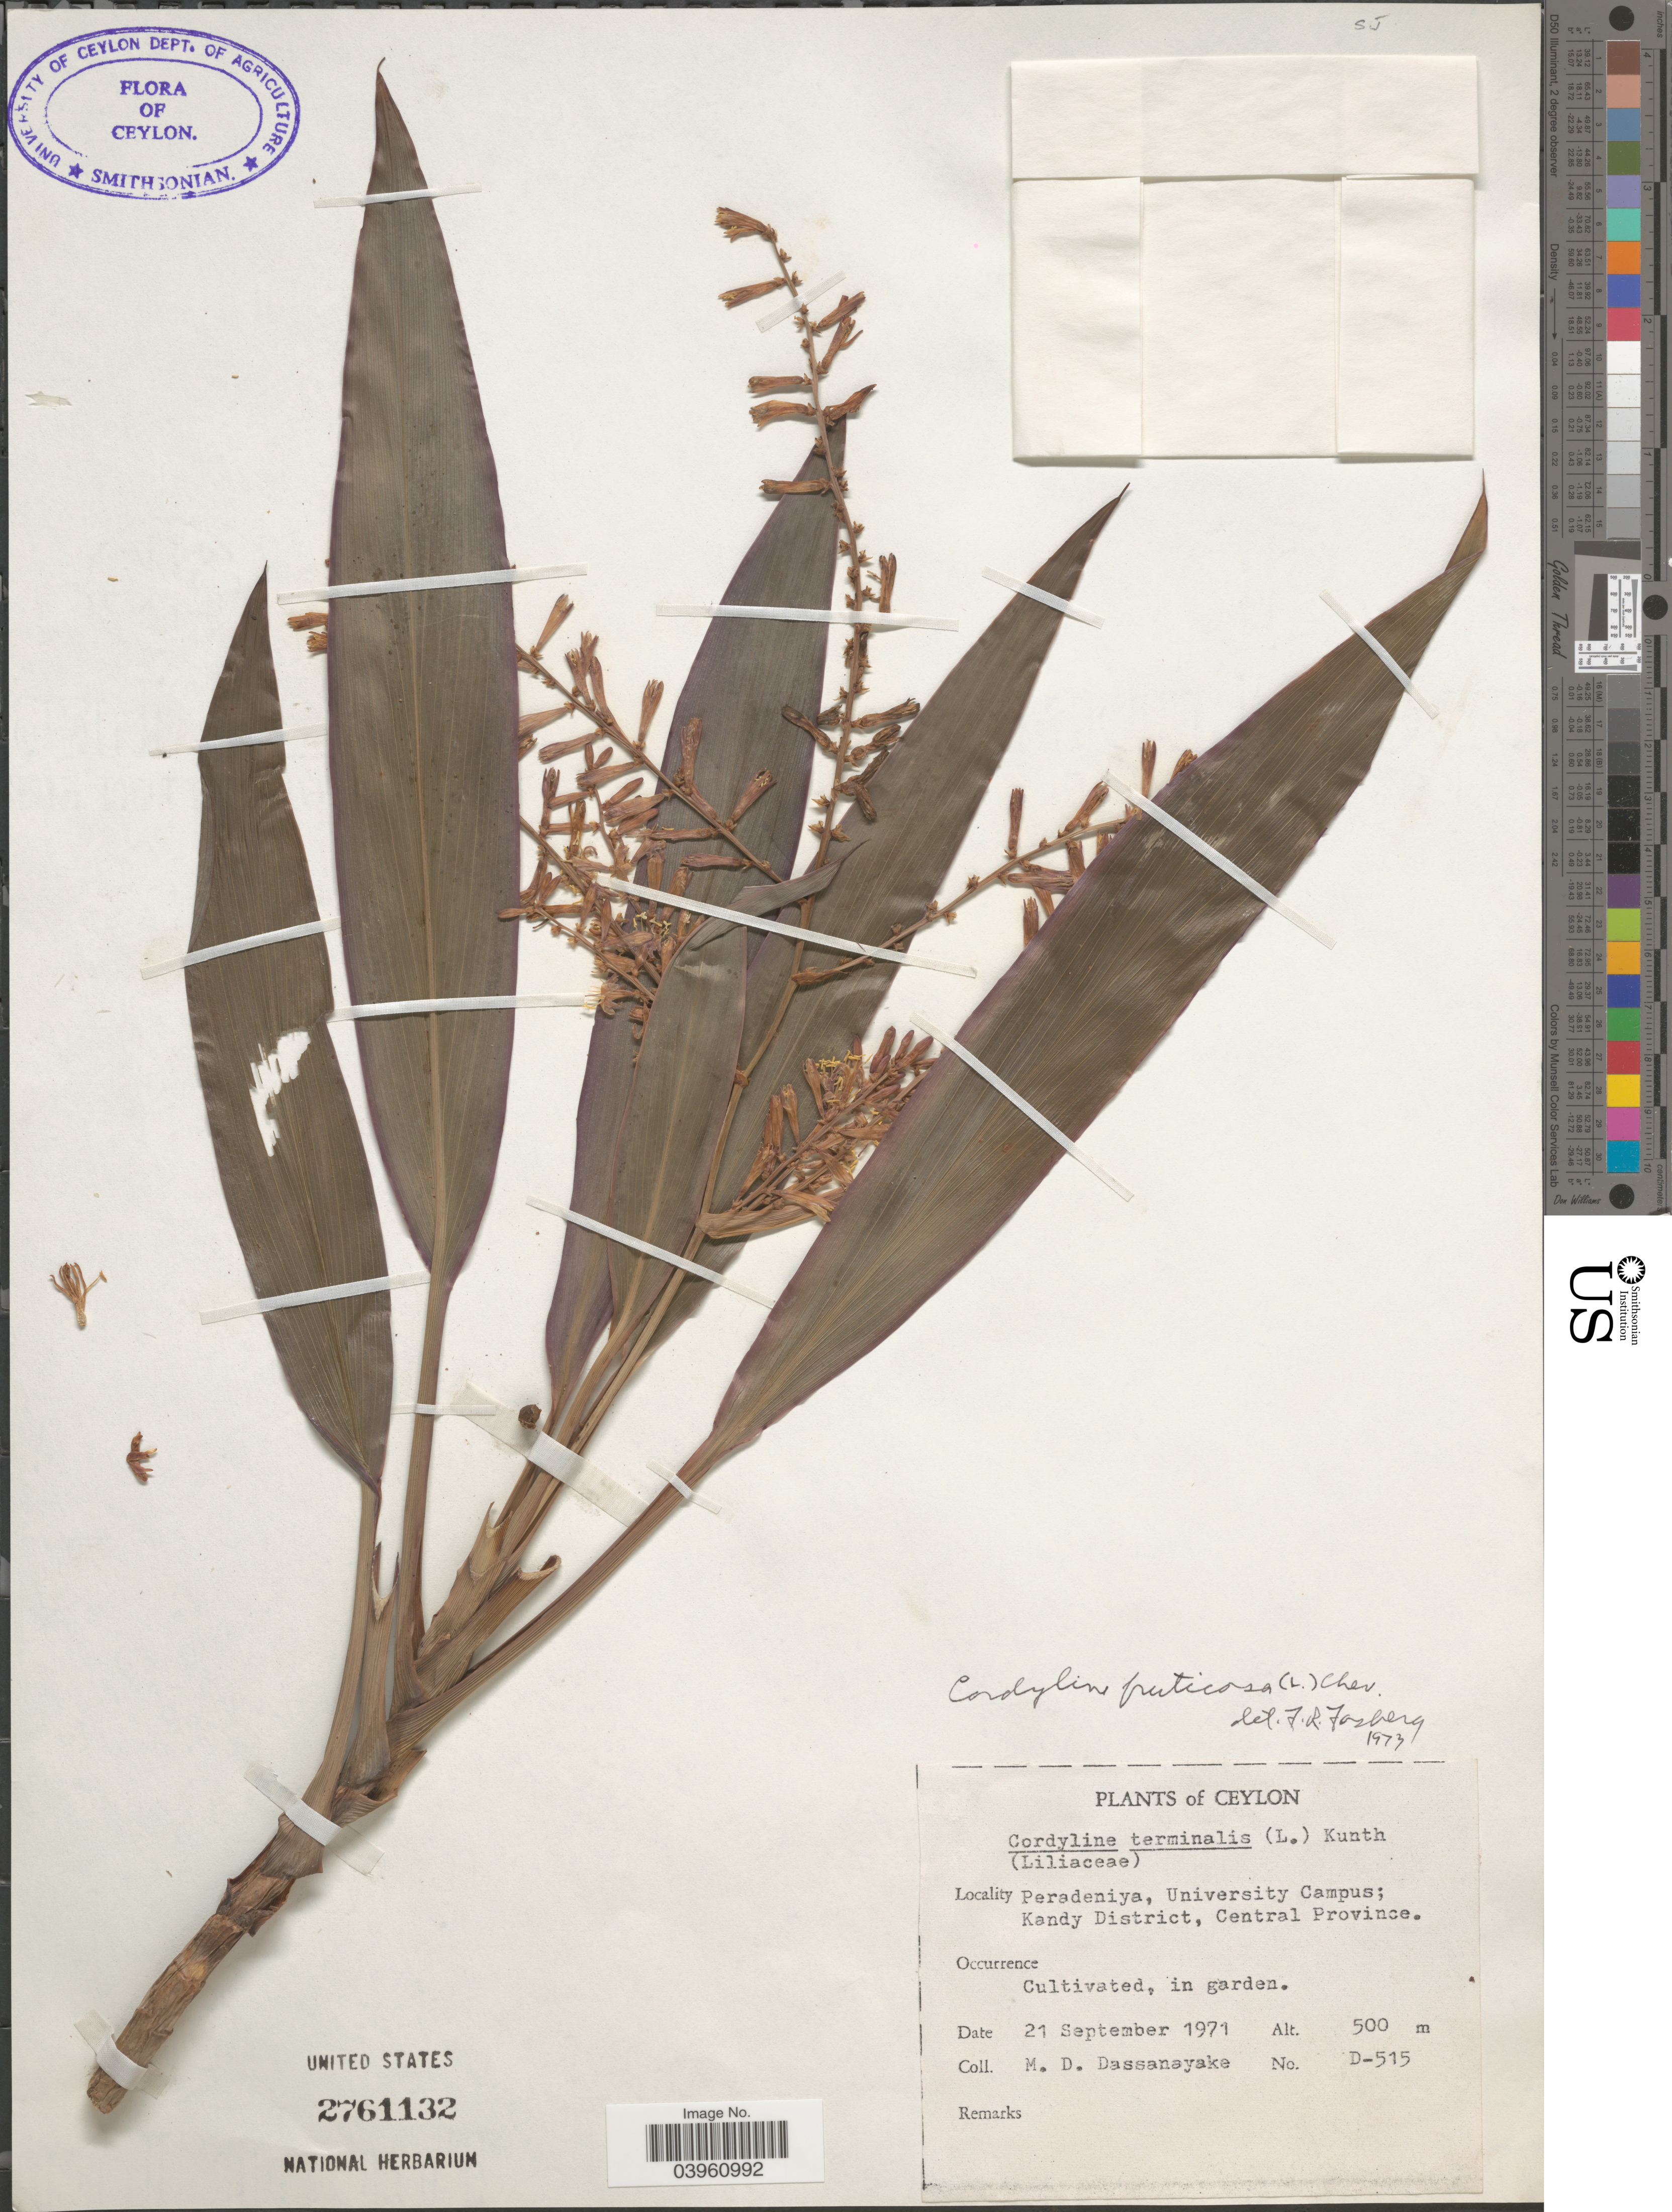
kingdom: Plantae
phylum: Tracheophyta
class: Liliopsida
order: Asparagales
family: Asparagaceae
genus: Cordyline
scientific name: Cordyline fruticosa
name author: (L.) A. Chev.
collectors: M. D. Dassanayake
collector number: D-515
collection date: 1971-09-21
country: Sri Lanka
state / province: Central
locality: Ceylon. Peradeniya, University Campus; Kandy District. In garden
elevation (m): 500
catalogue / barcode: US 2761132